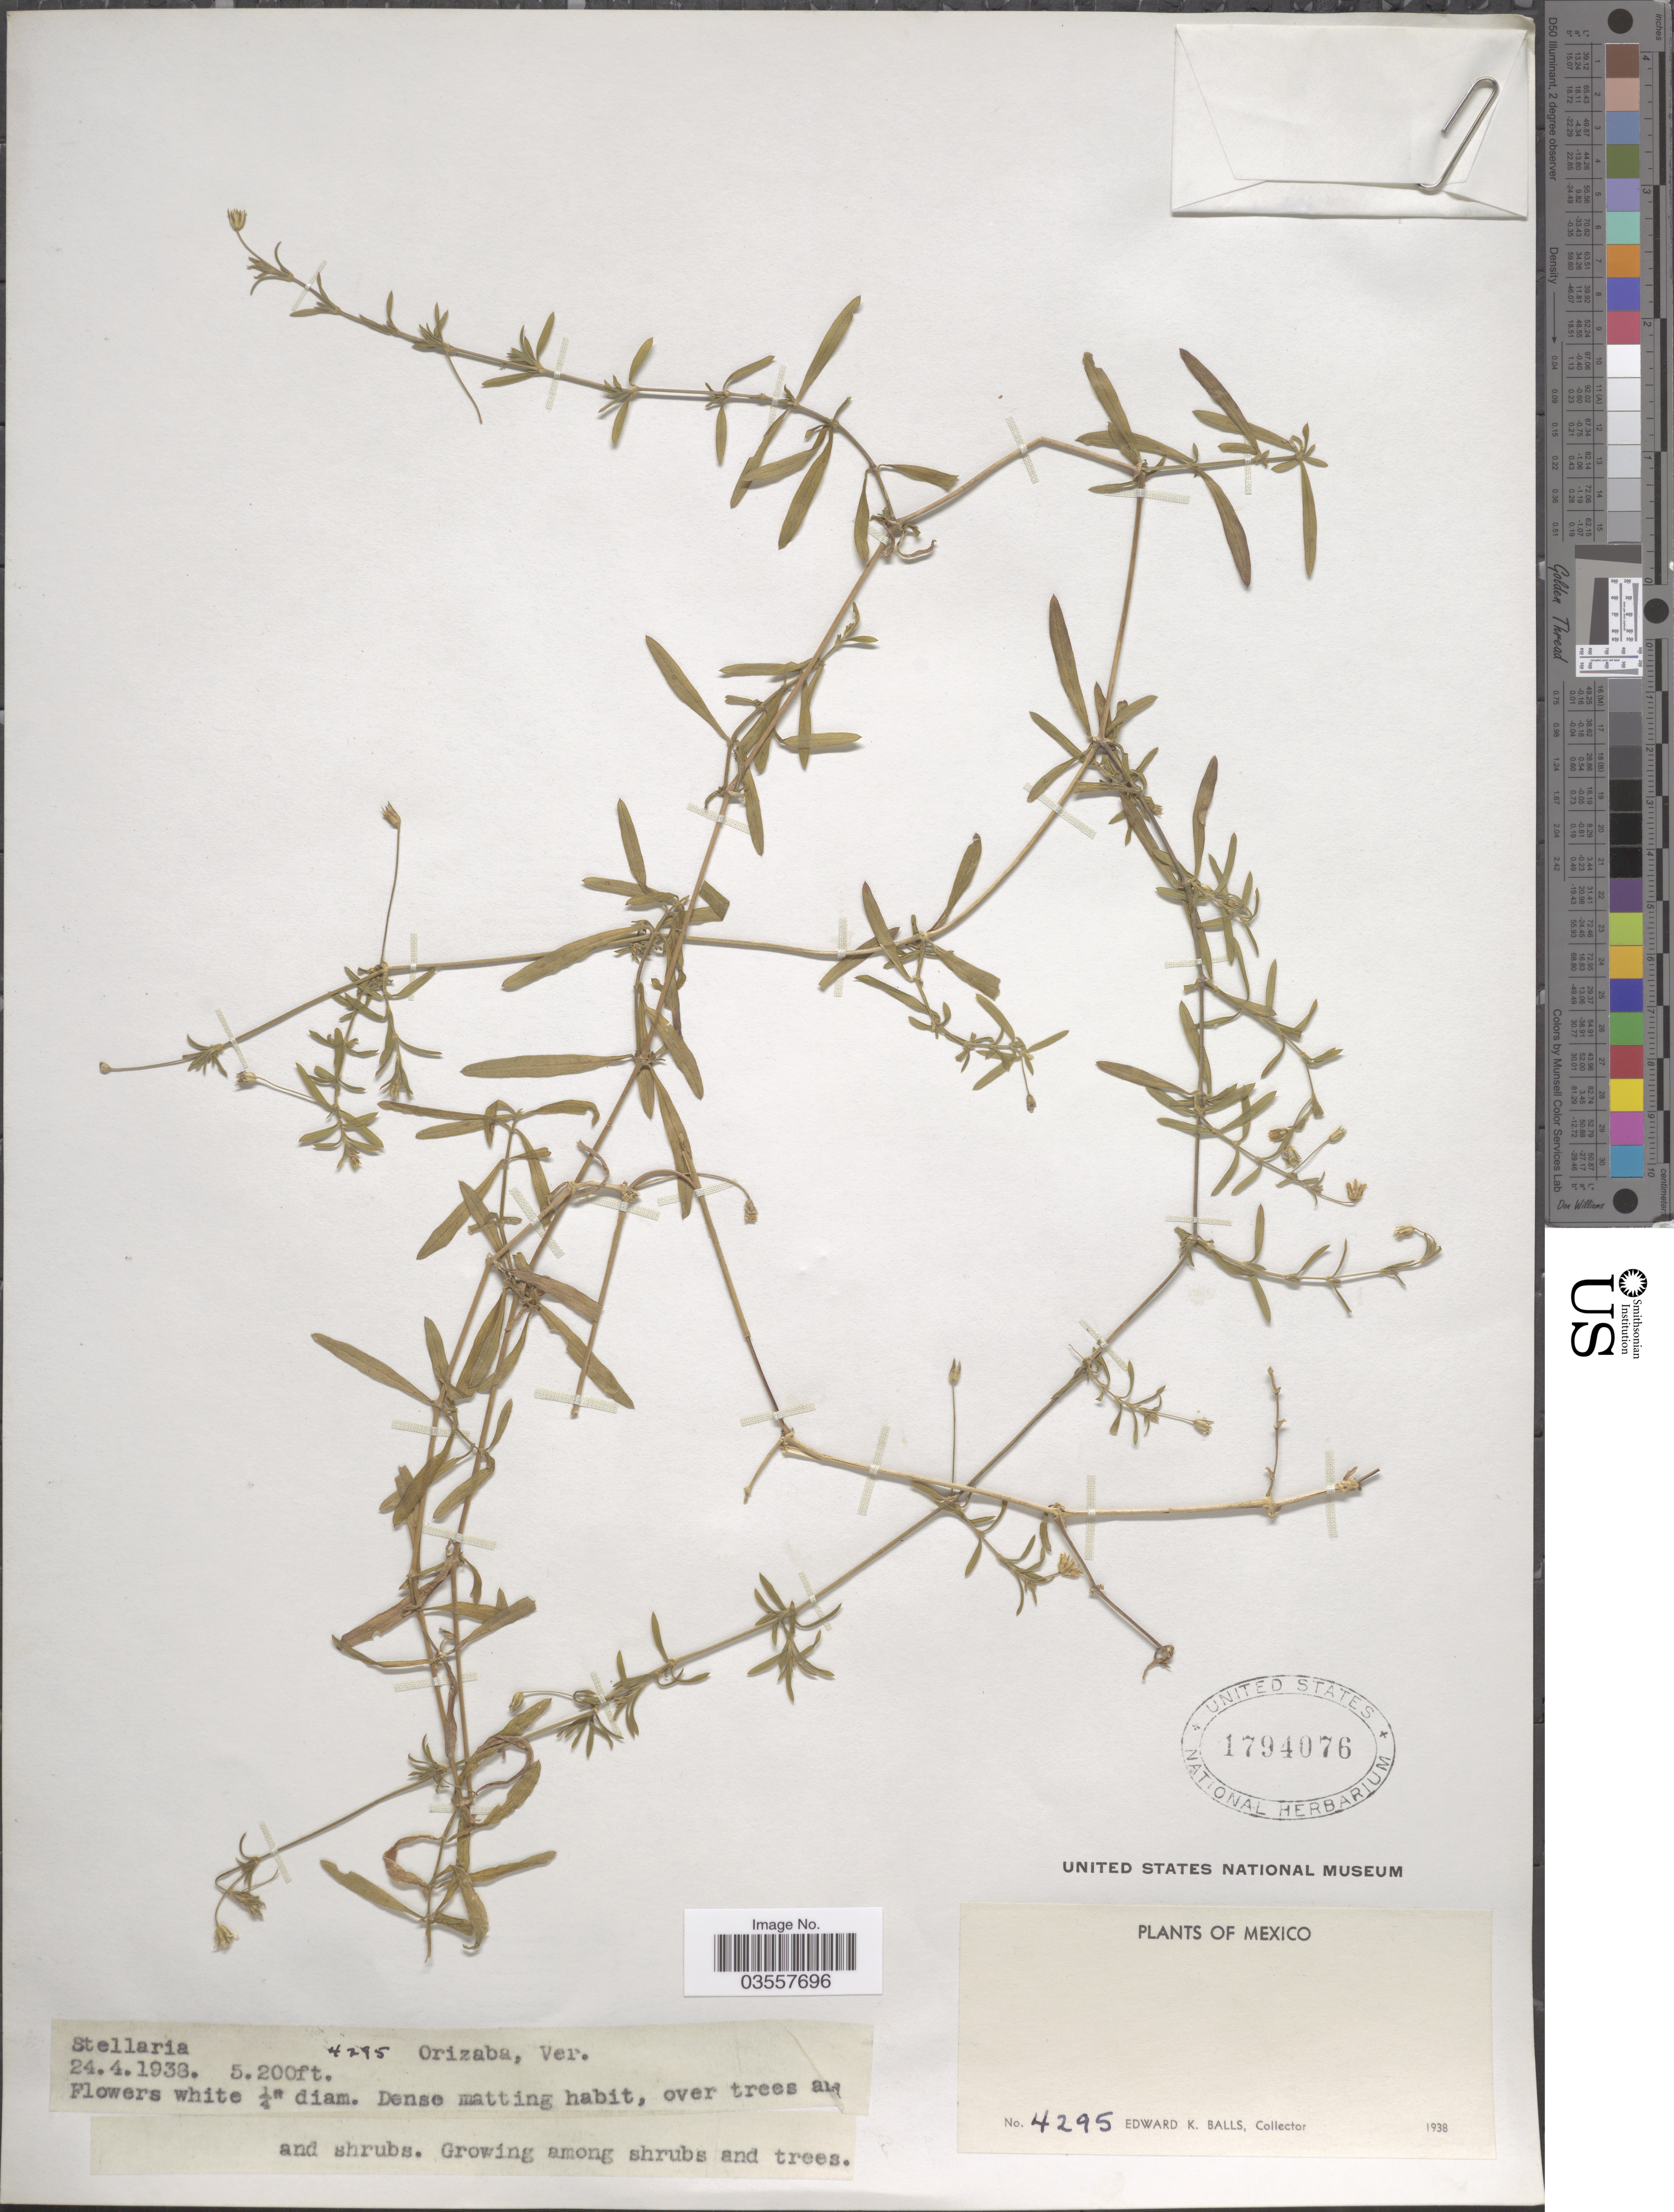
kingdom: Plantae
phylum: Tracheophyta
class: Magnoliopsida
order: Caryophyllales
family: Caryophyllaceae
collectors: E. K. Balls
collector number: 4295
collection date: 1938-04-24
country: Mexico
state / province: Veracruz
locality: Orizaba, Ver.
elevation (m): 1585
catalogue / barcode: US 1794076